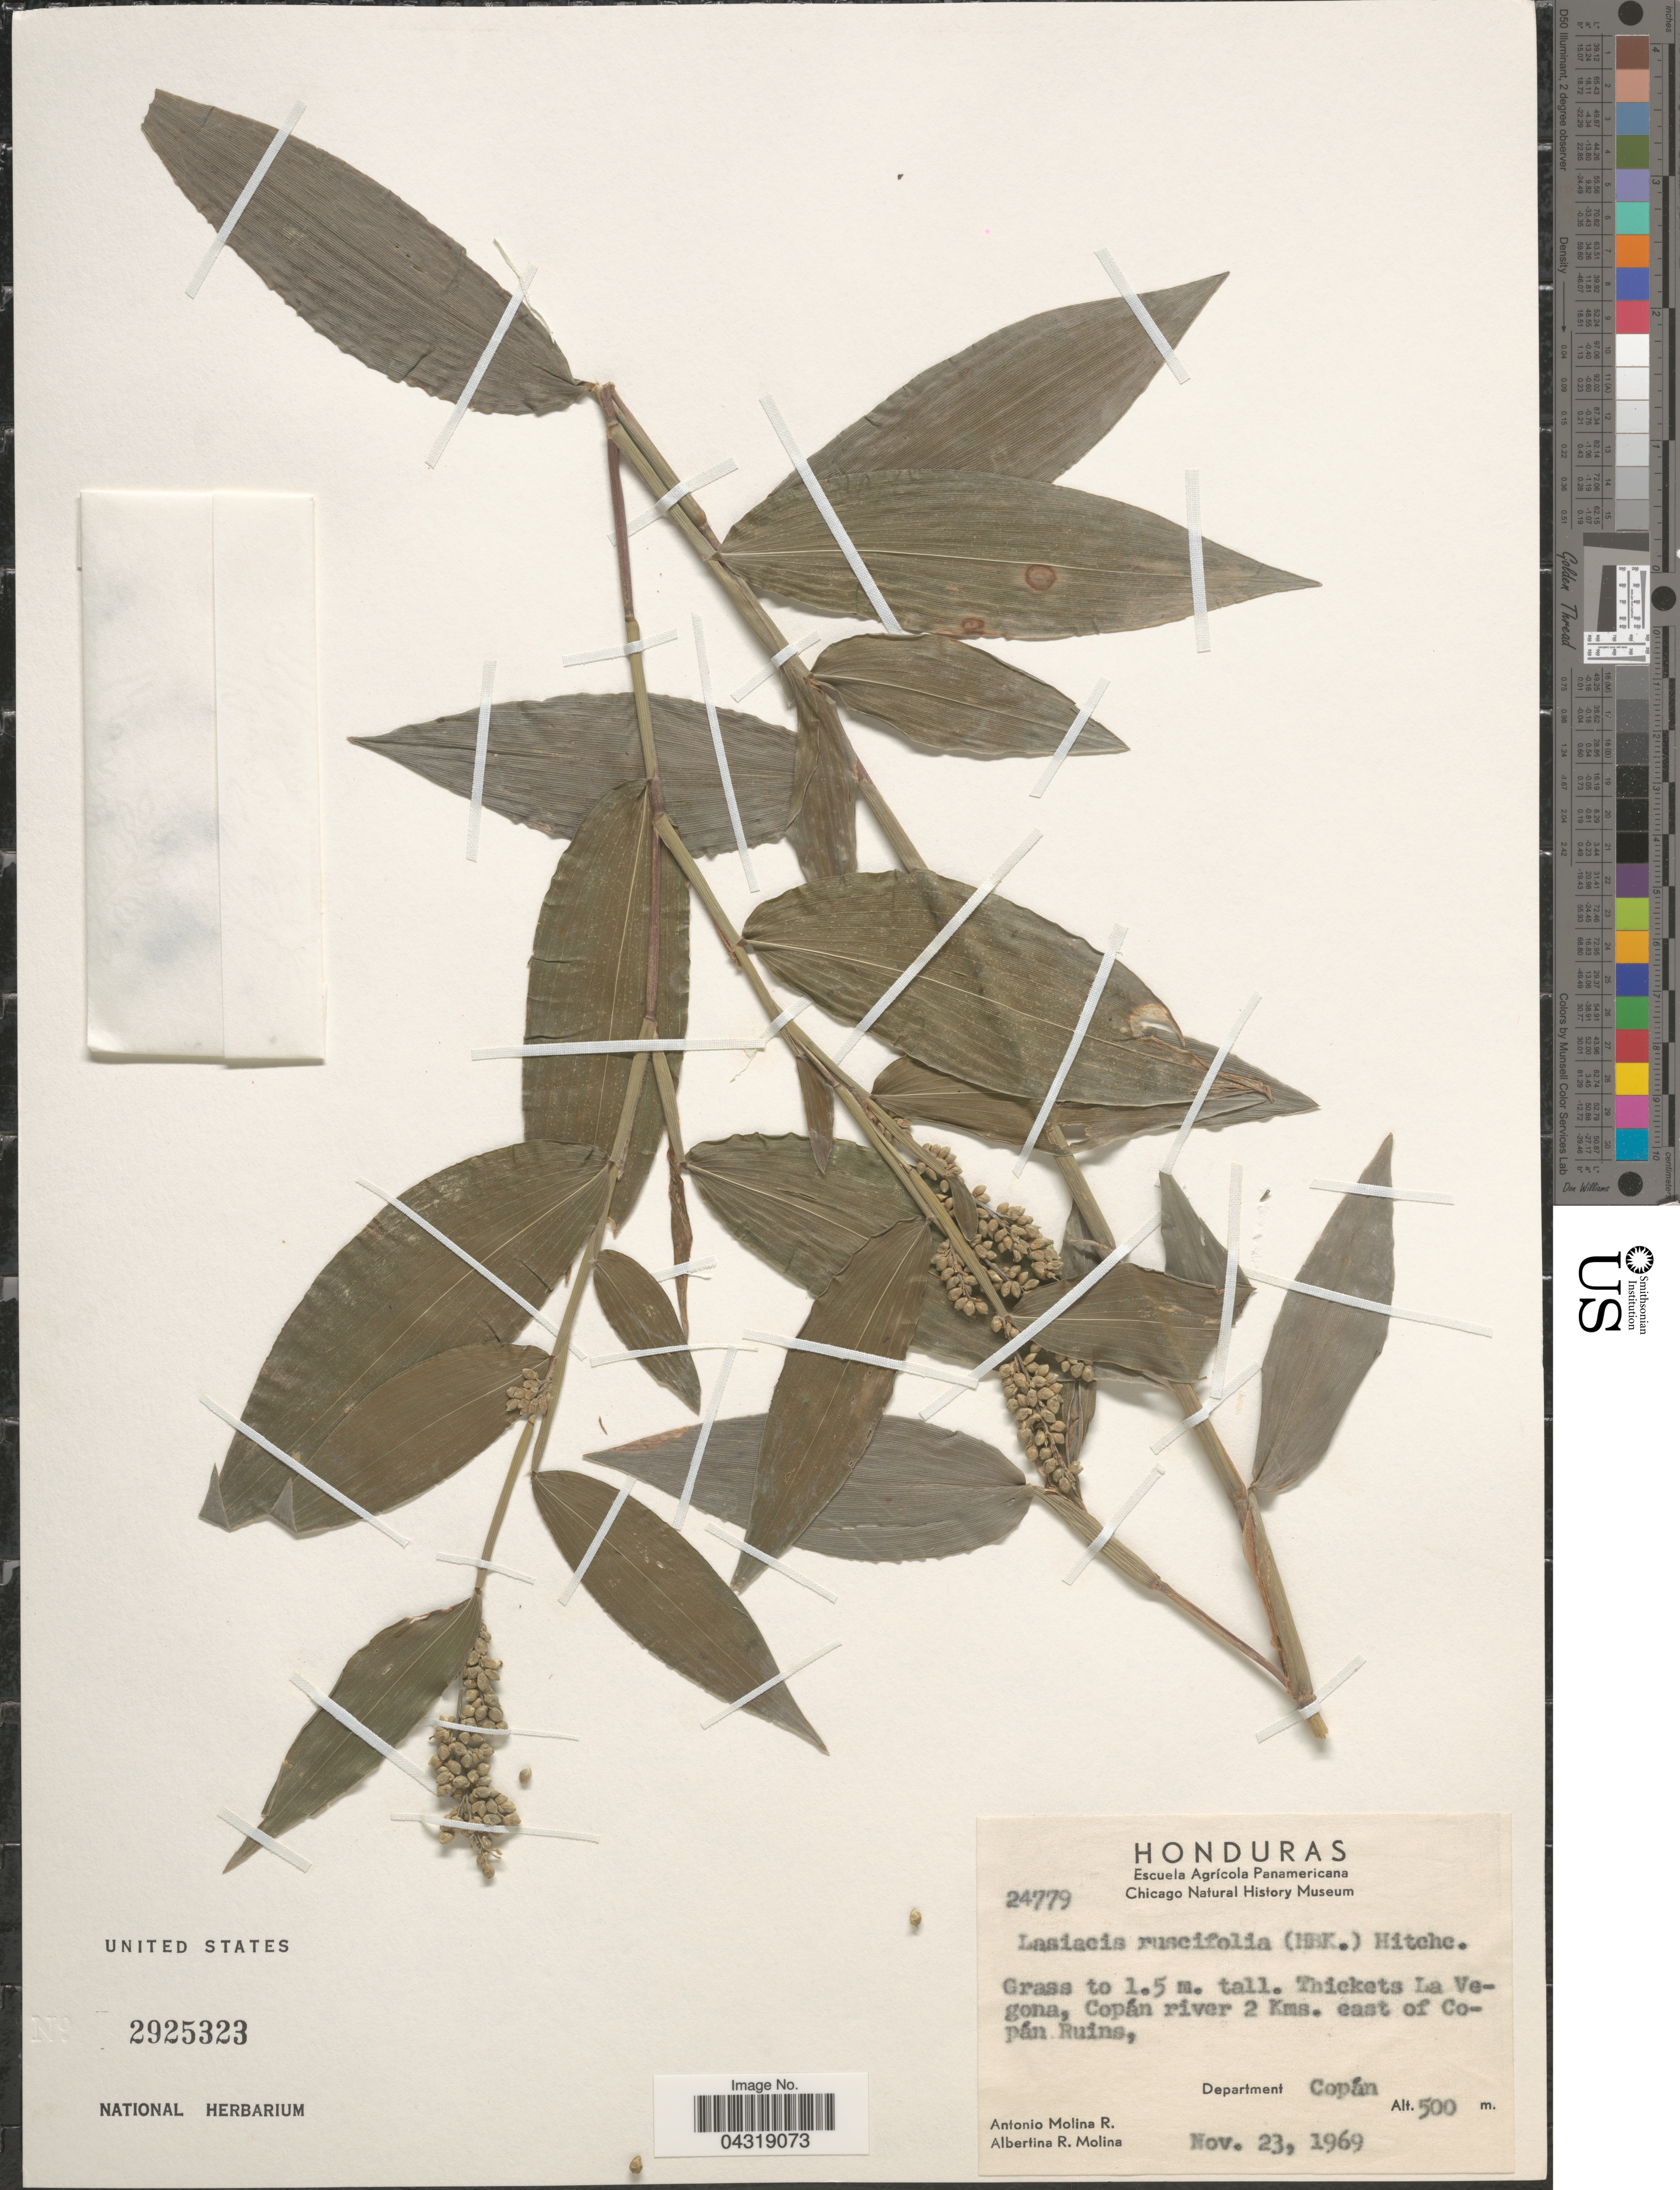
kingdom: Plantae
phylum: Tracheophyta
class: Liliopsida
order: Poales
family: Poaceae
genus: Lasiacis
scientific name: Lasiacis ruscifolia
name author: (Kunth) Hitchc.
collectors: A. Molina R. & A. R. Molina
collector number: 24779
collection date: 1969-11-23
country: Honduras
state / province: Copan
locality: Thickets La Vegona, Copán river 2 Kms. east of Copán Ruins, Department Copán.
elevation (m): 500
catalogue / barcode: US 2925323